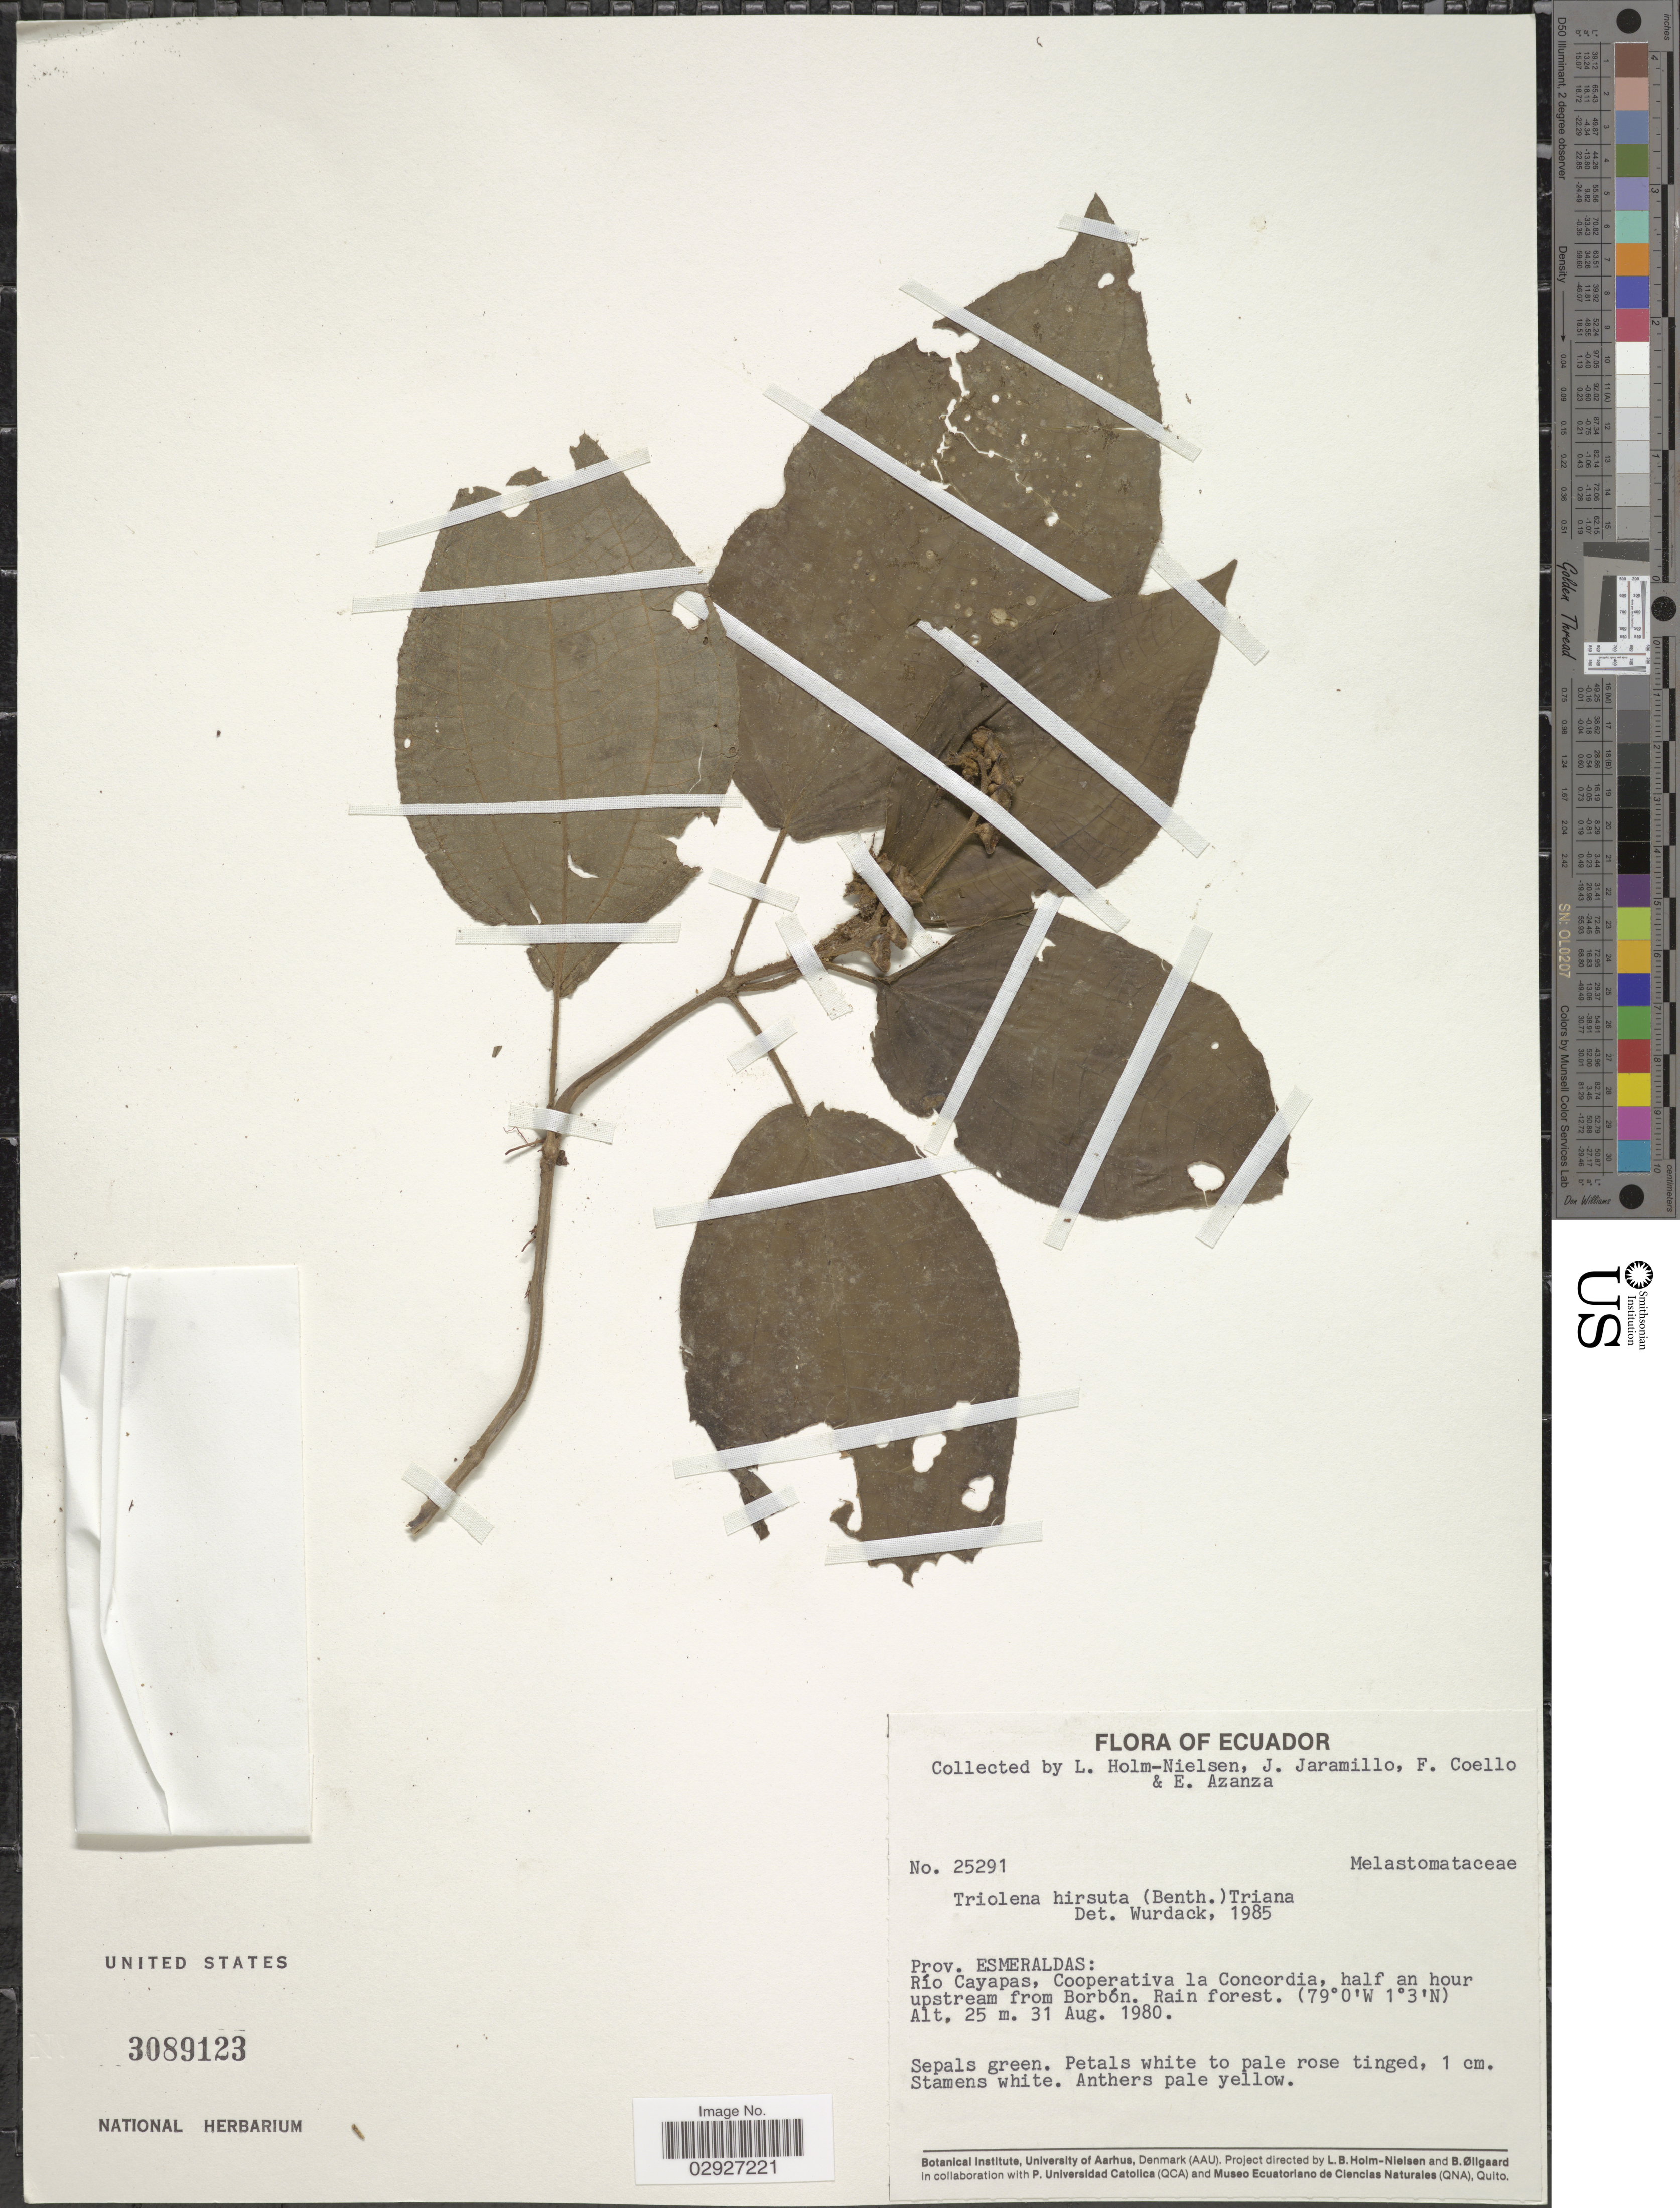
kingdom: Plantae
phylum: Tracheophyta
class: Magnoliopsida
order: Myrtales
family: Melastomataceae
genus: Triolena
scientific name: Triolena hirsuta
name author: (Benth.) Triana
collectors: L. Holm-Nielsen, J. Jaramillo, F. Coello & E. Azanza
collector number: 25291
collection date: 1980-08-31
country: Ecuador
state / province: Esmeraldas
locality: Río Cayapas, Cooperativa la Concordia, half an hour upstream from Borbón.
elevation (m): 25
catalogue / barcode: US 3089123